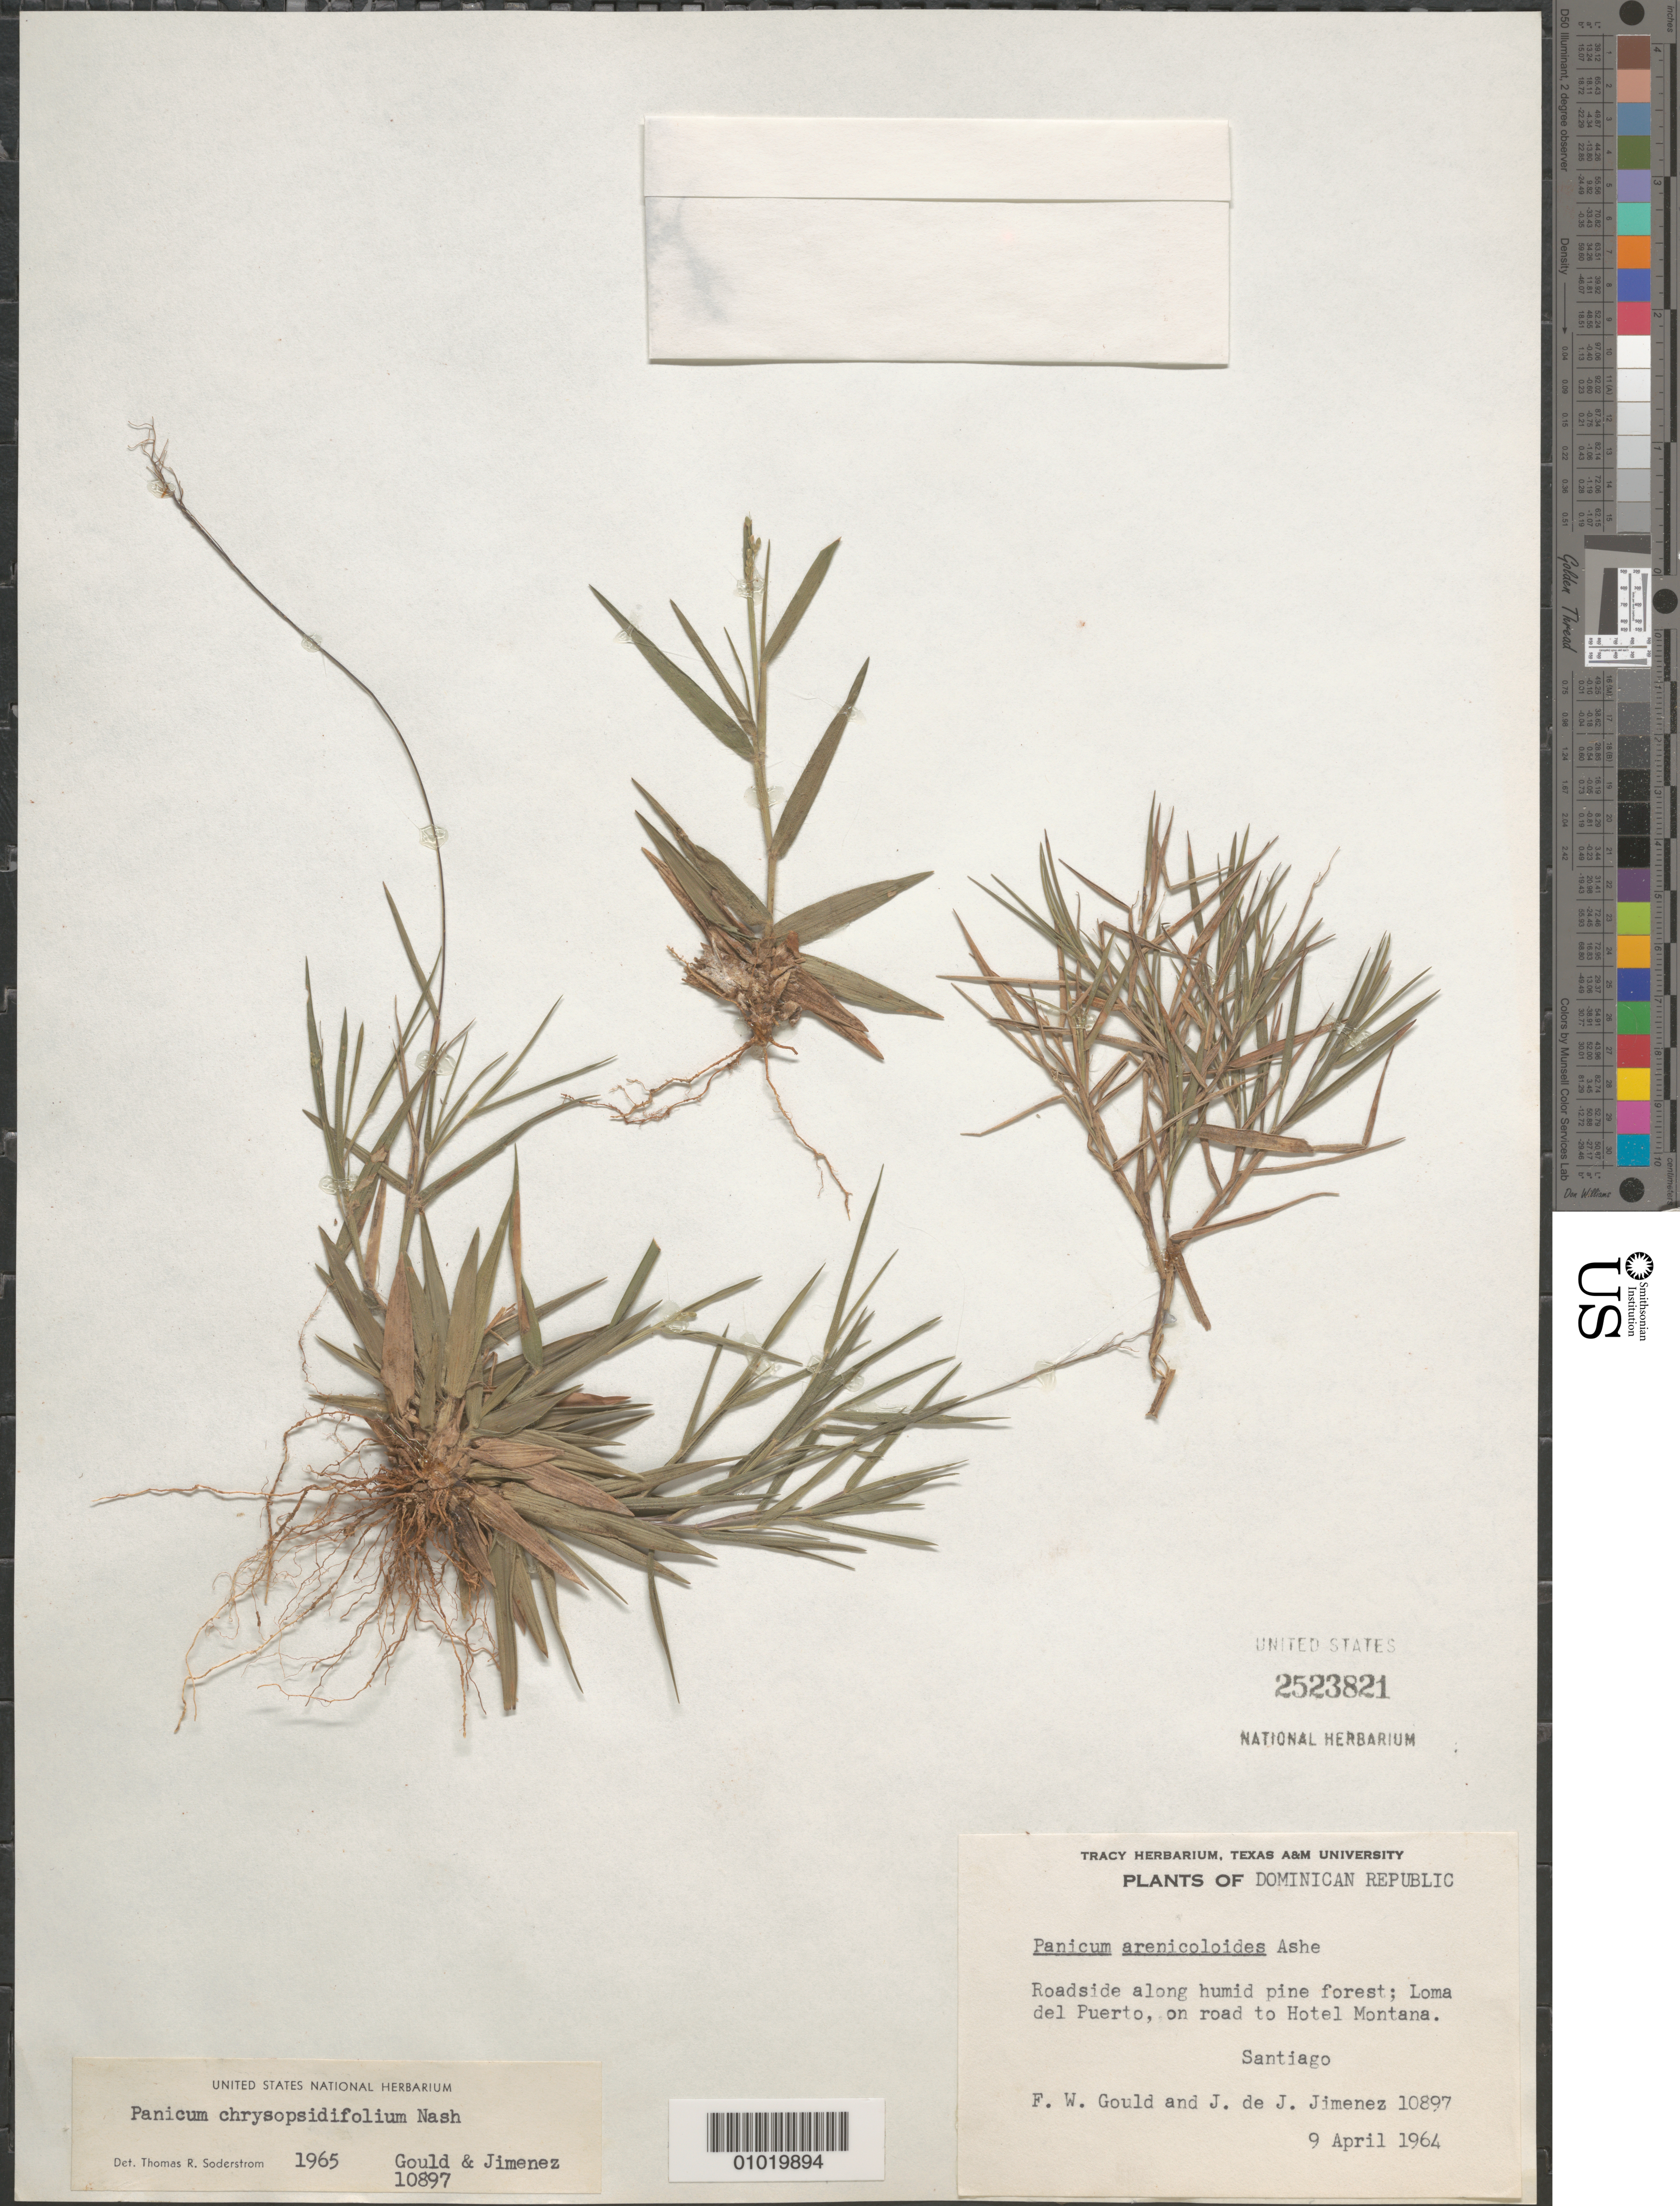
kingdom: Plantae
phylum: Tracheophyta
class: Liliopsida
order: Poales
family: Poaceae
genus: Panicum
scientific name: Panicum chrysopsidifolium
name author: Nash ex Small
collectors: F. W. Gould & J. J. Jiménez Almonte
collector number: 10897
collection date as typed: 09 Apr 1964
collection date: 1964-04-09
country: Dominican Republic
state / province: Santiago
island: Hispaniola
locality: Roadside along humid pine forest; Loma del Puerto, on road to Hotel Montana. Santiago.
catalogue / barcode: US 2523821